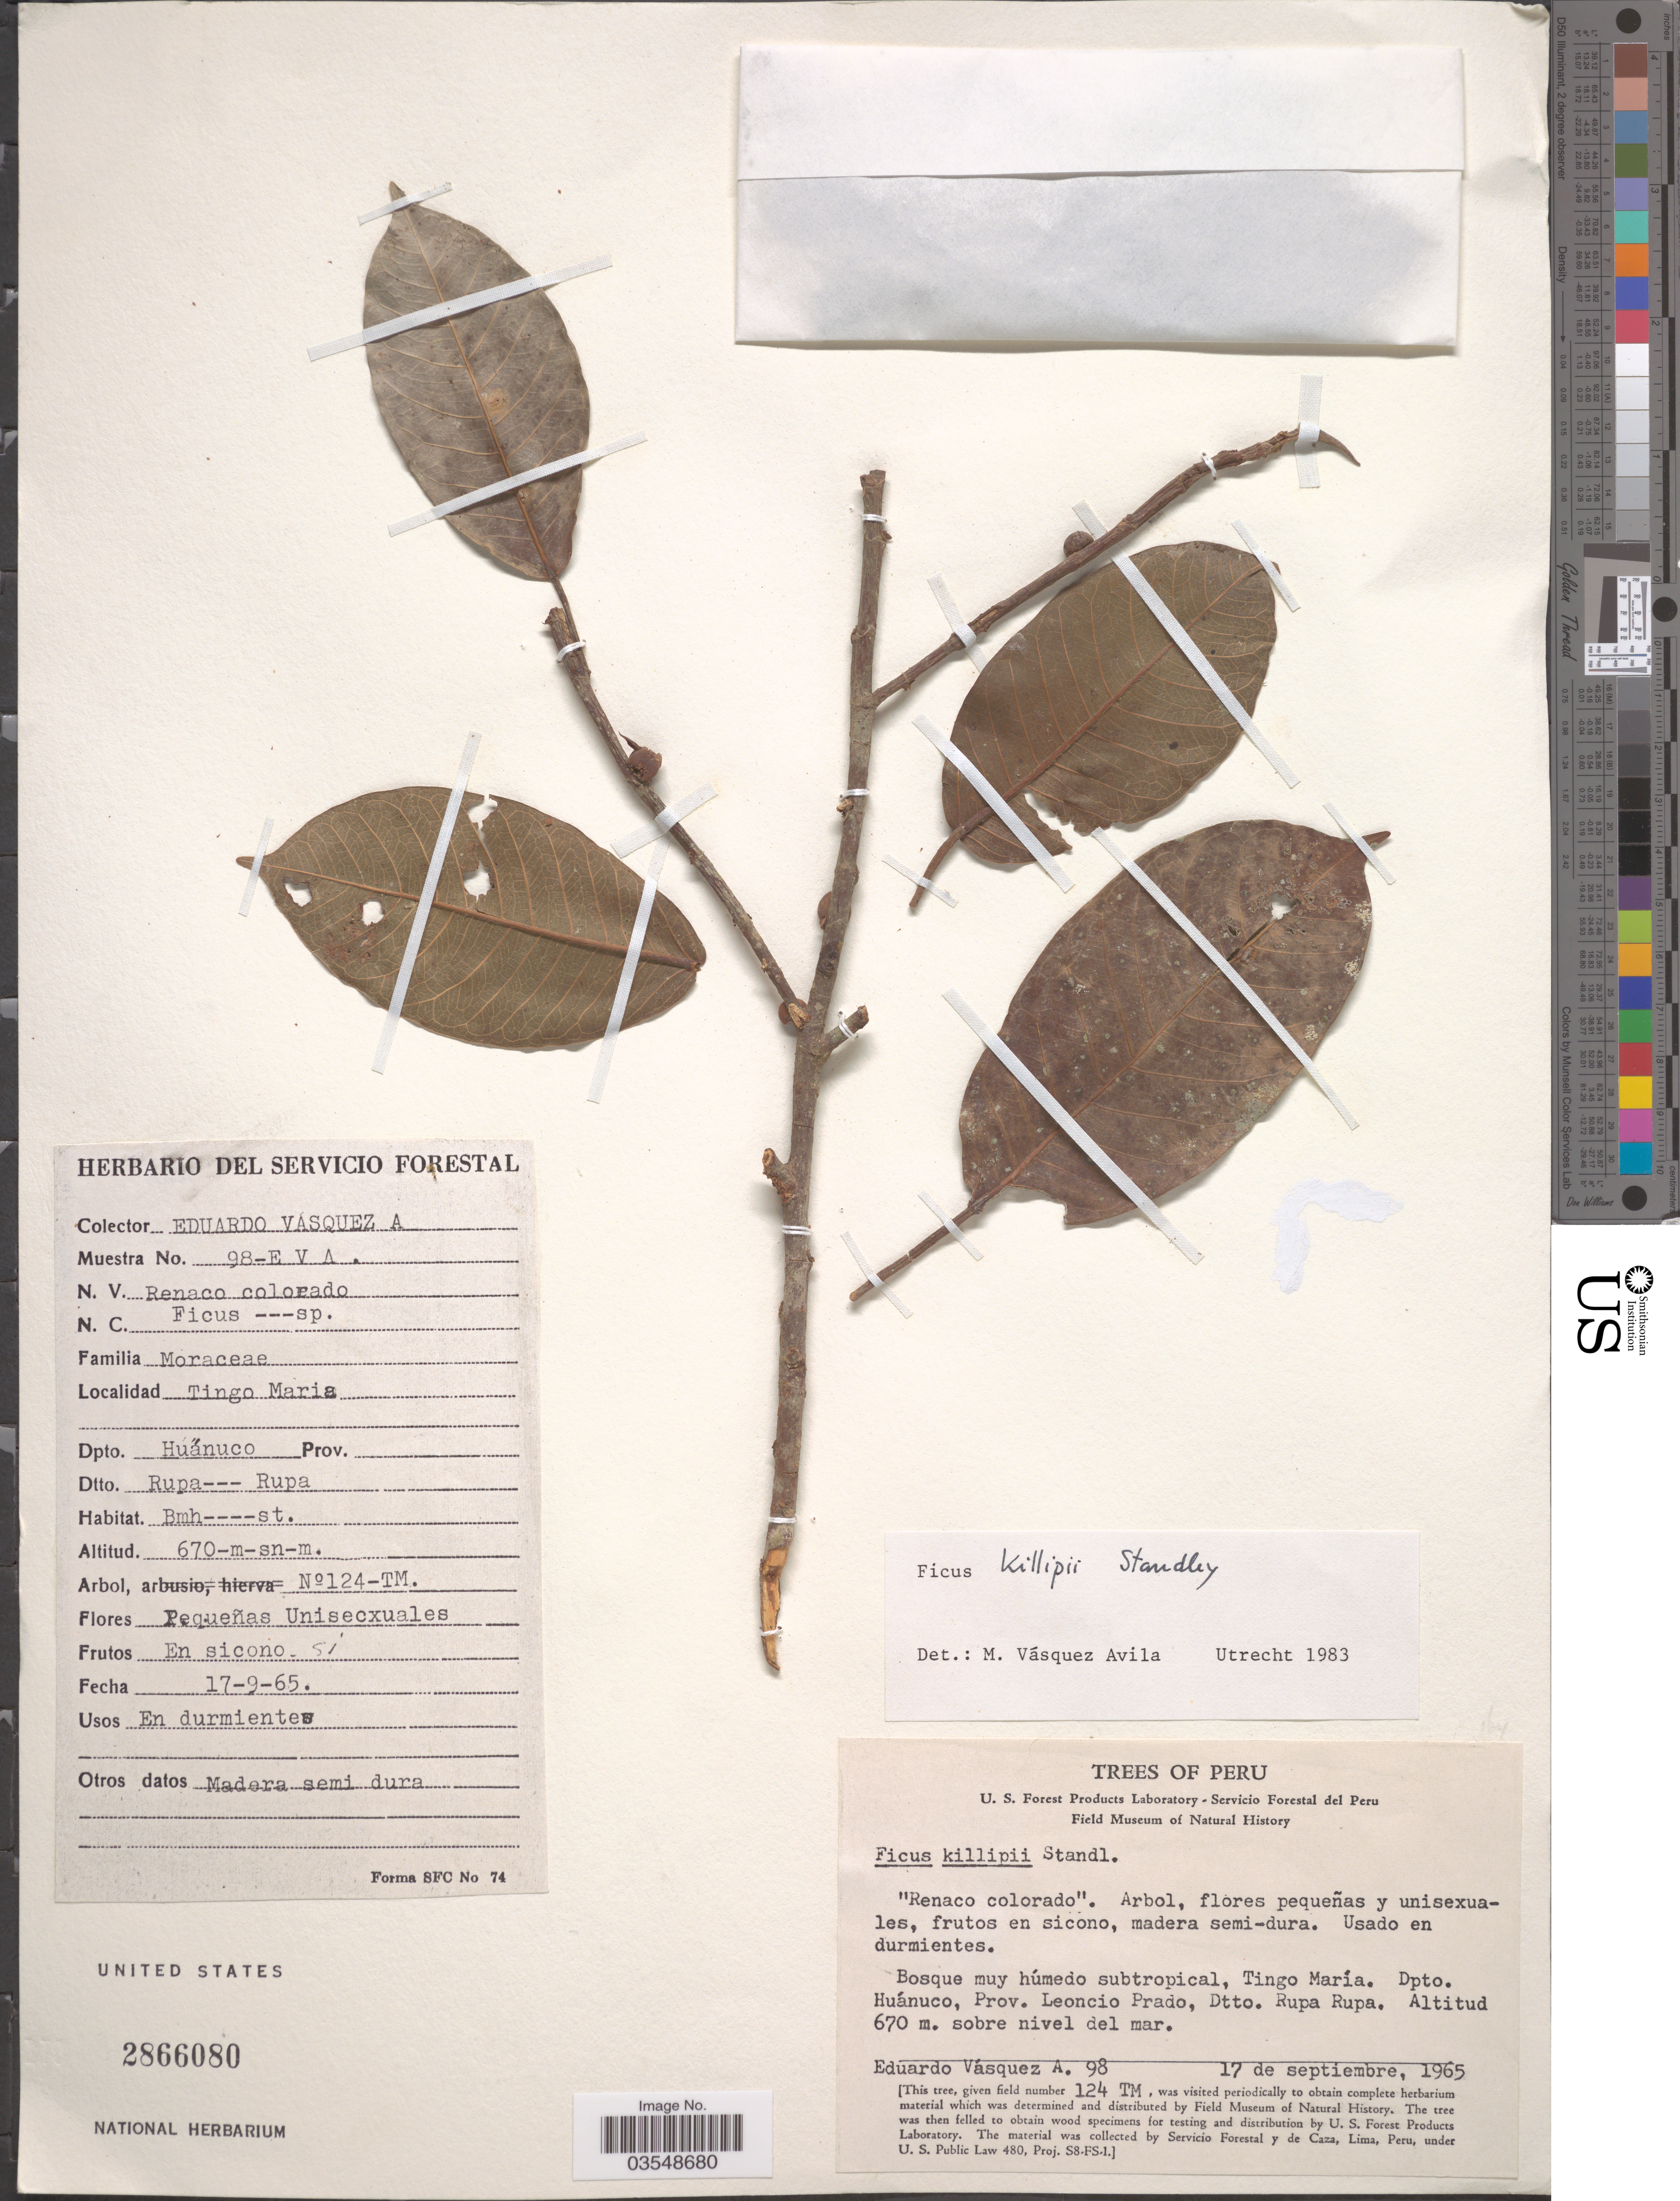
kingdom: Plantae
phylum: Tracheophyta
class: Magnoliopsida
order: Rosales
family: Moraceae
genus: Ficus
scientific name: Ficus killipii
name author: Standl. in J.F. Macbr.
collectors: E. Vasquez A.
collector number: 98-EVA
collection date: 1965-09-17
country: Peru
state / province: Huánuco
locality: Tingo María. Dpto. Huánuco, Prov. Leoncio Prado, Dtto. Rupa Rupa.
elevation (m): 670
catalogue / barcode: US 2866080